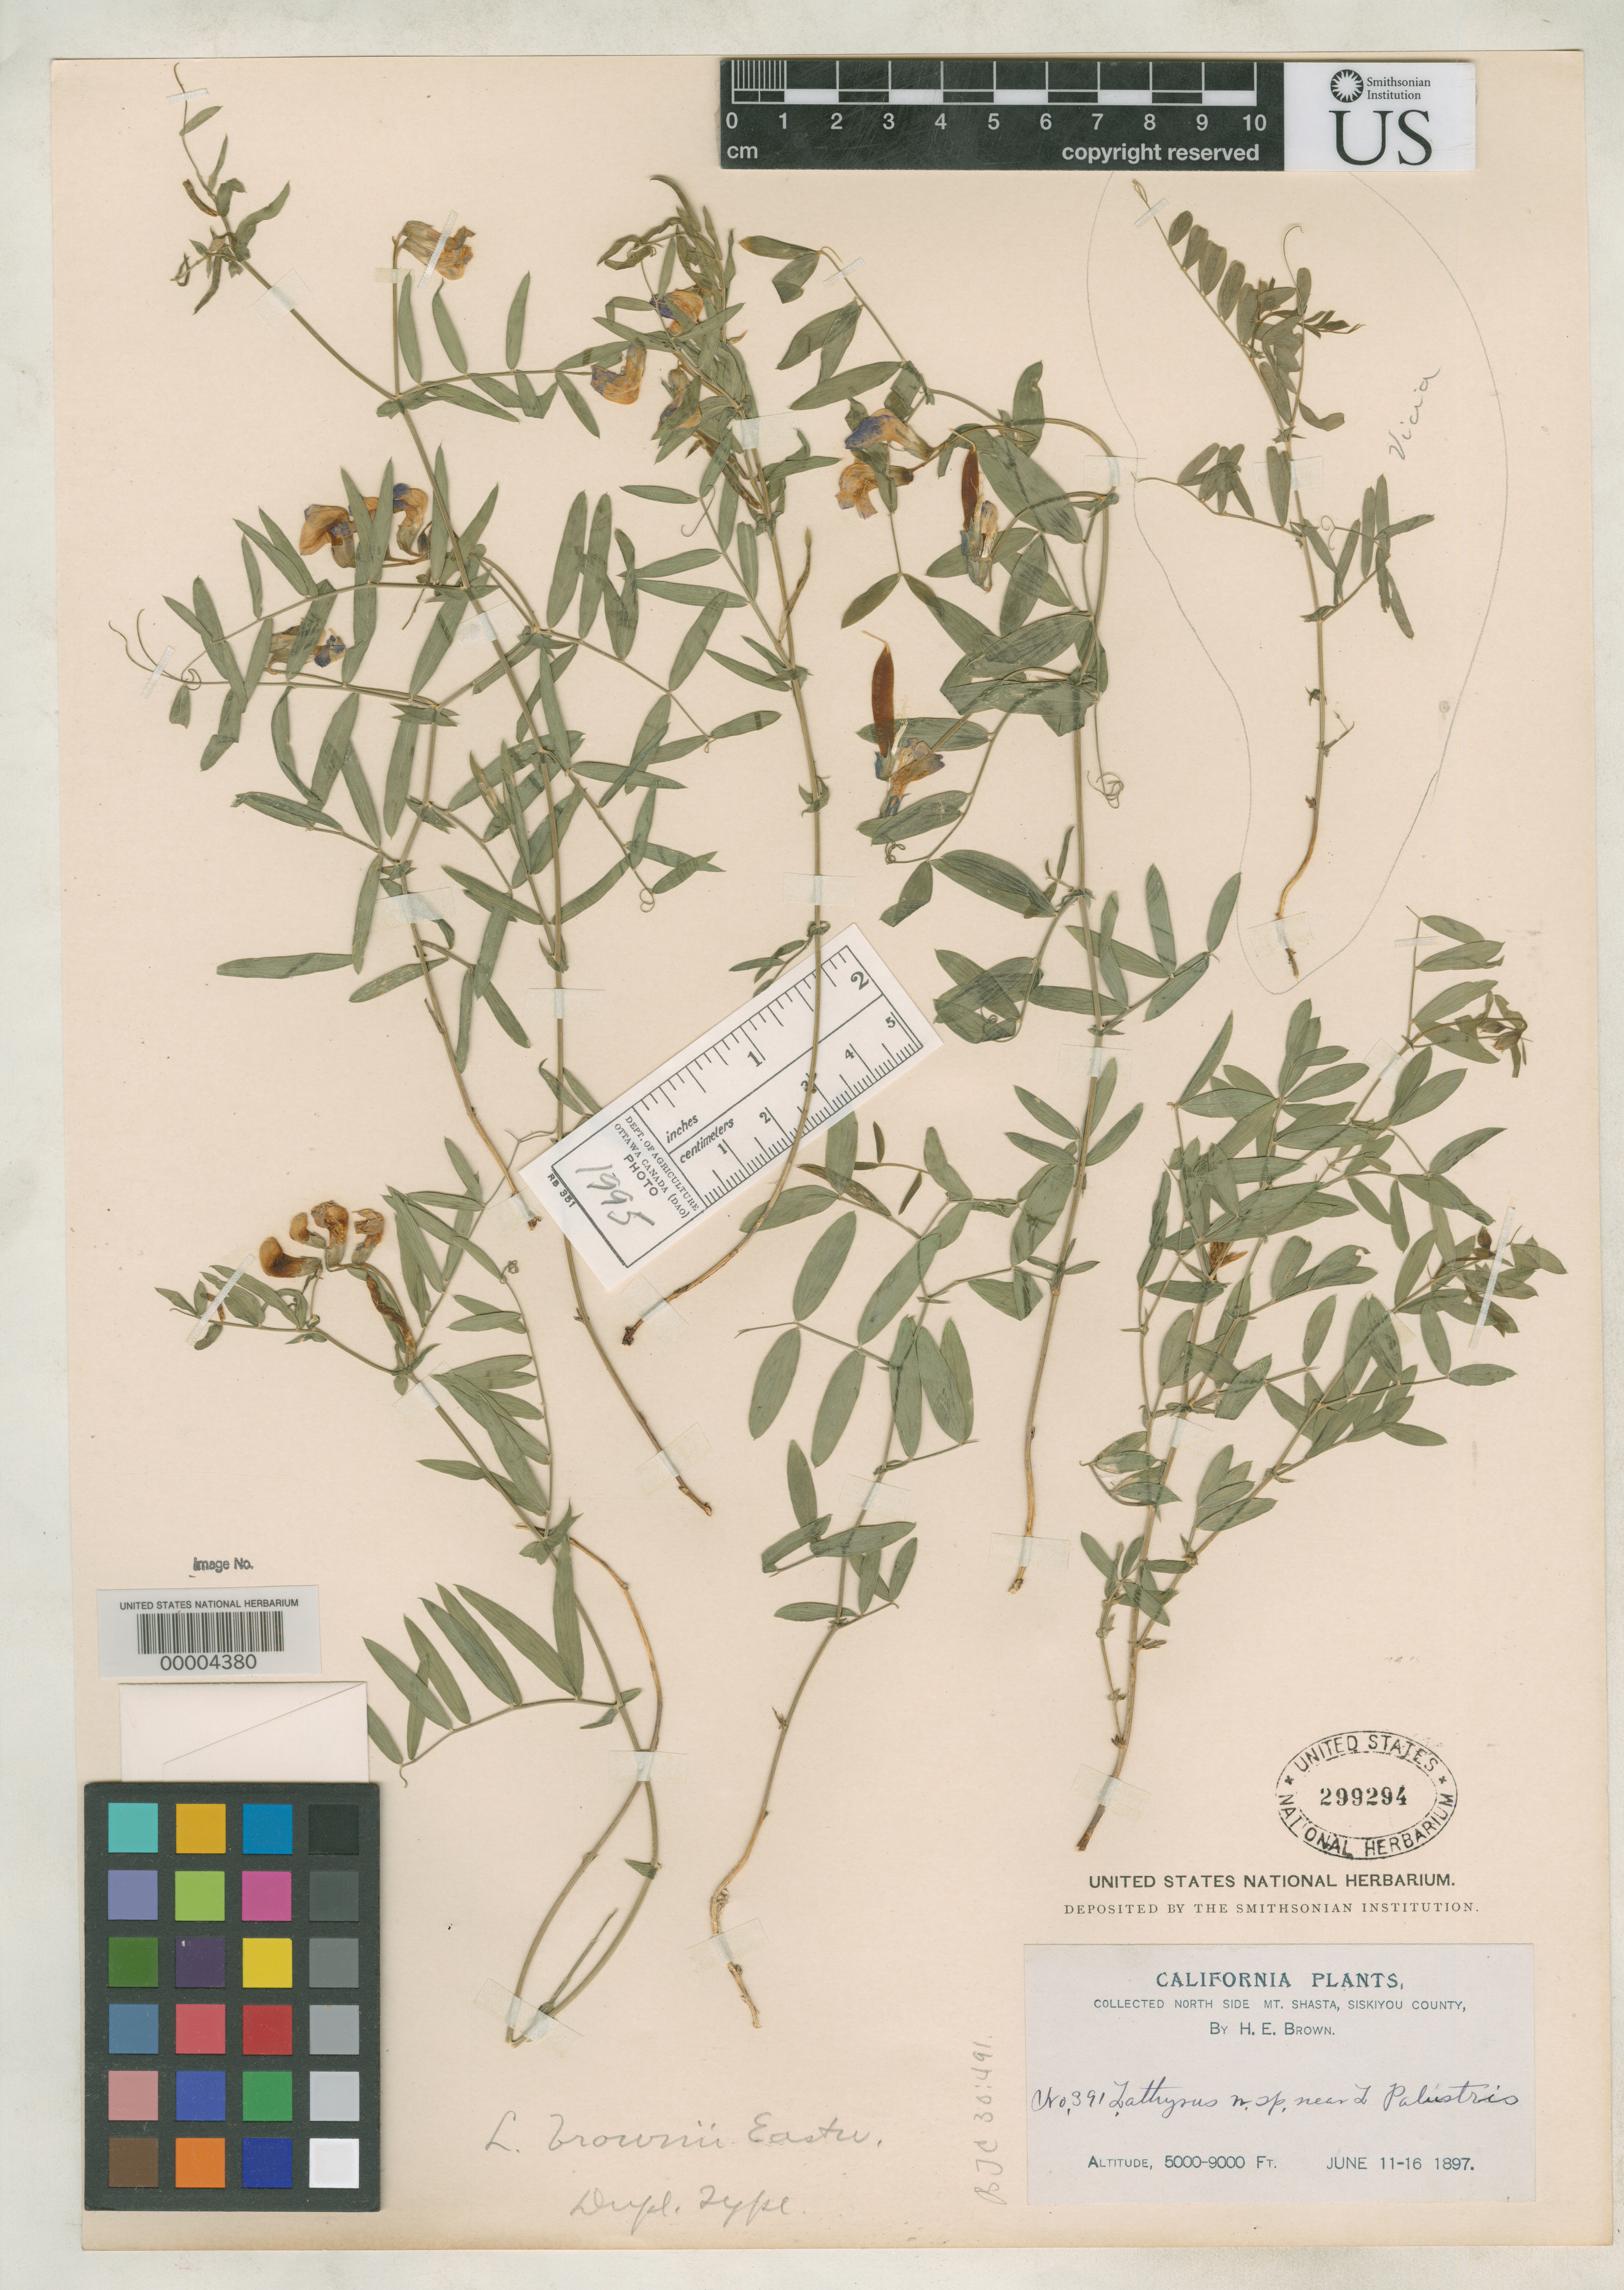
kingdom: Plantae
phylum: Tracheophyta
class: Magnoliopsida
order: Fabales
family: Fabaceae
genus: Lathyrus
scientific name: Lathyrus brownii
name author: Eastw.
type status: Isotype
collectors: H. E. Brown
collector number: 391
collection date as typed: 11 Jun 1897 to 16 Jun 1897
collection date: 1897-06-11/1897-06-16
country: United States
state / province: California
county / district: Siskiyou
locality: Mt. Shasta.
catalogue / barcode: US 299294